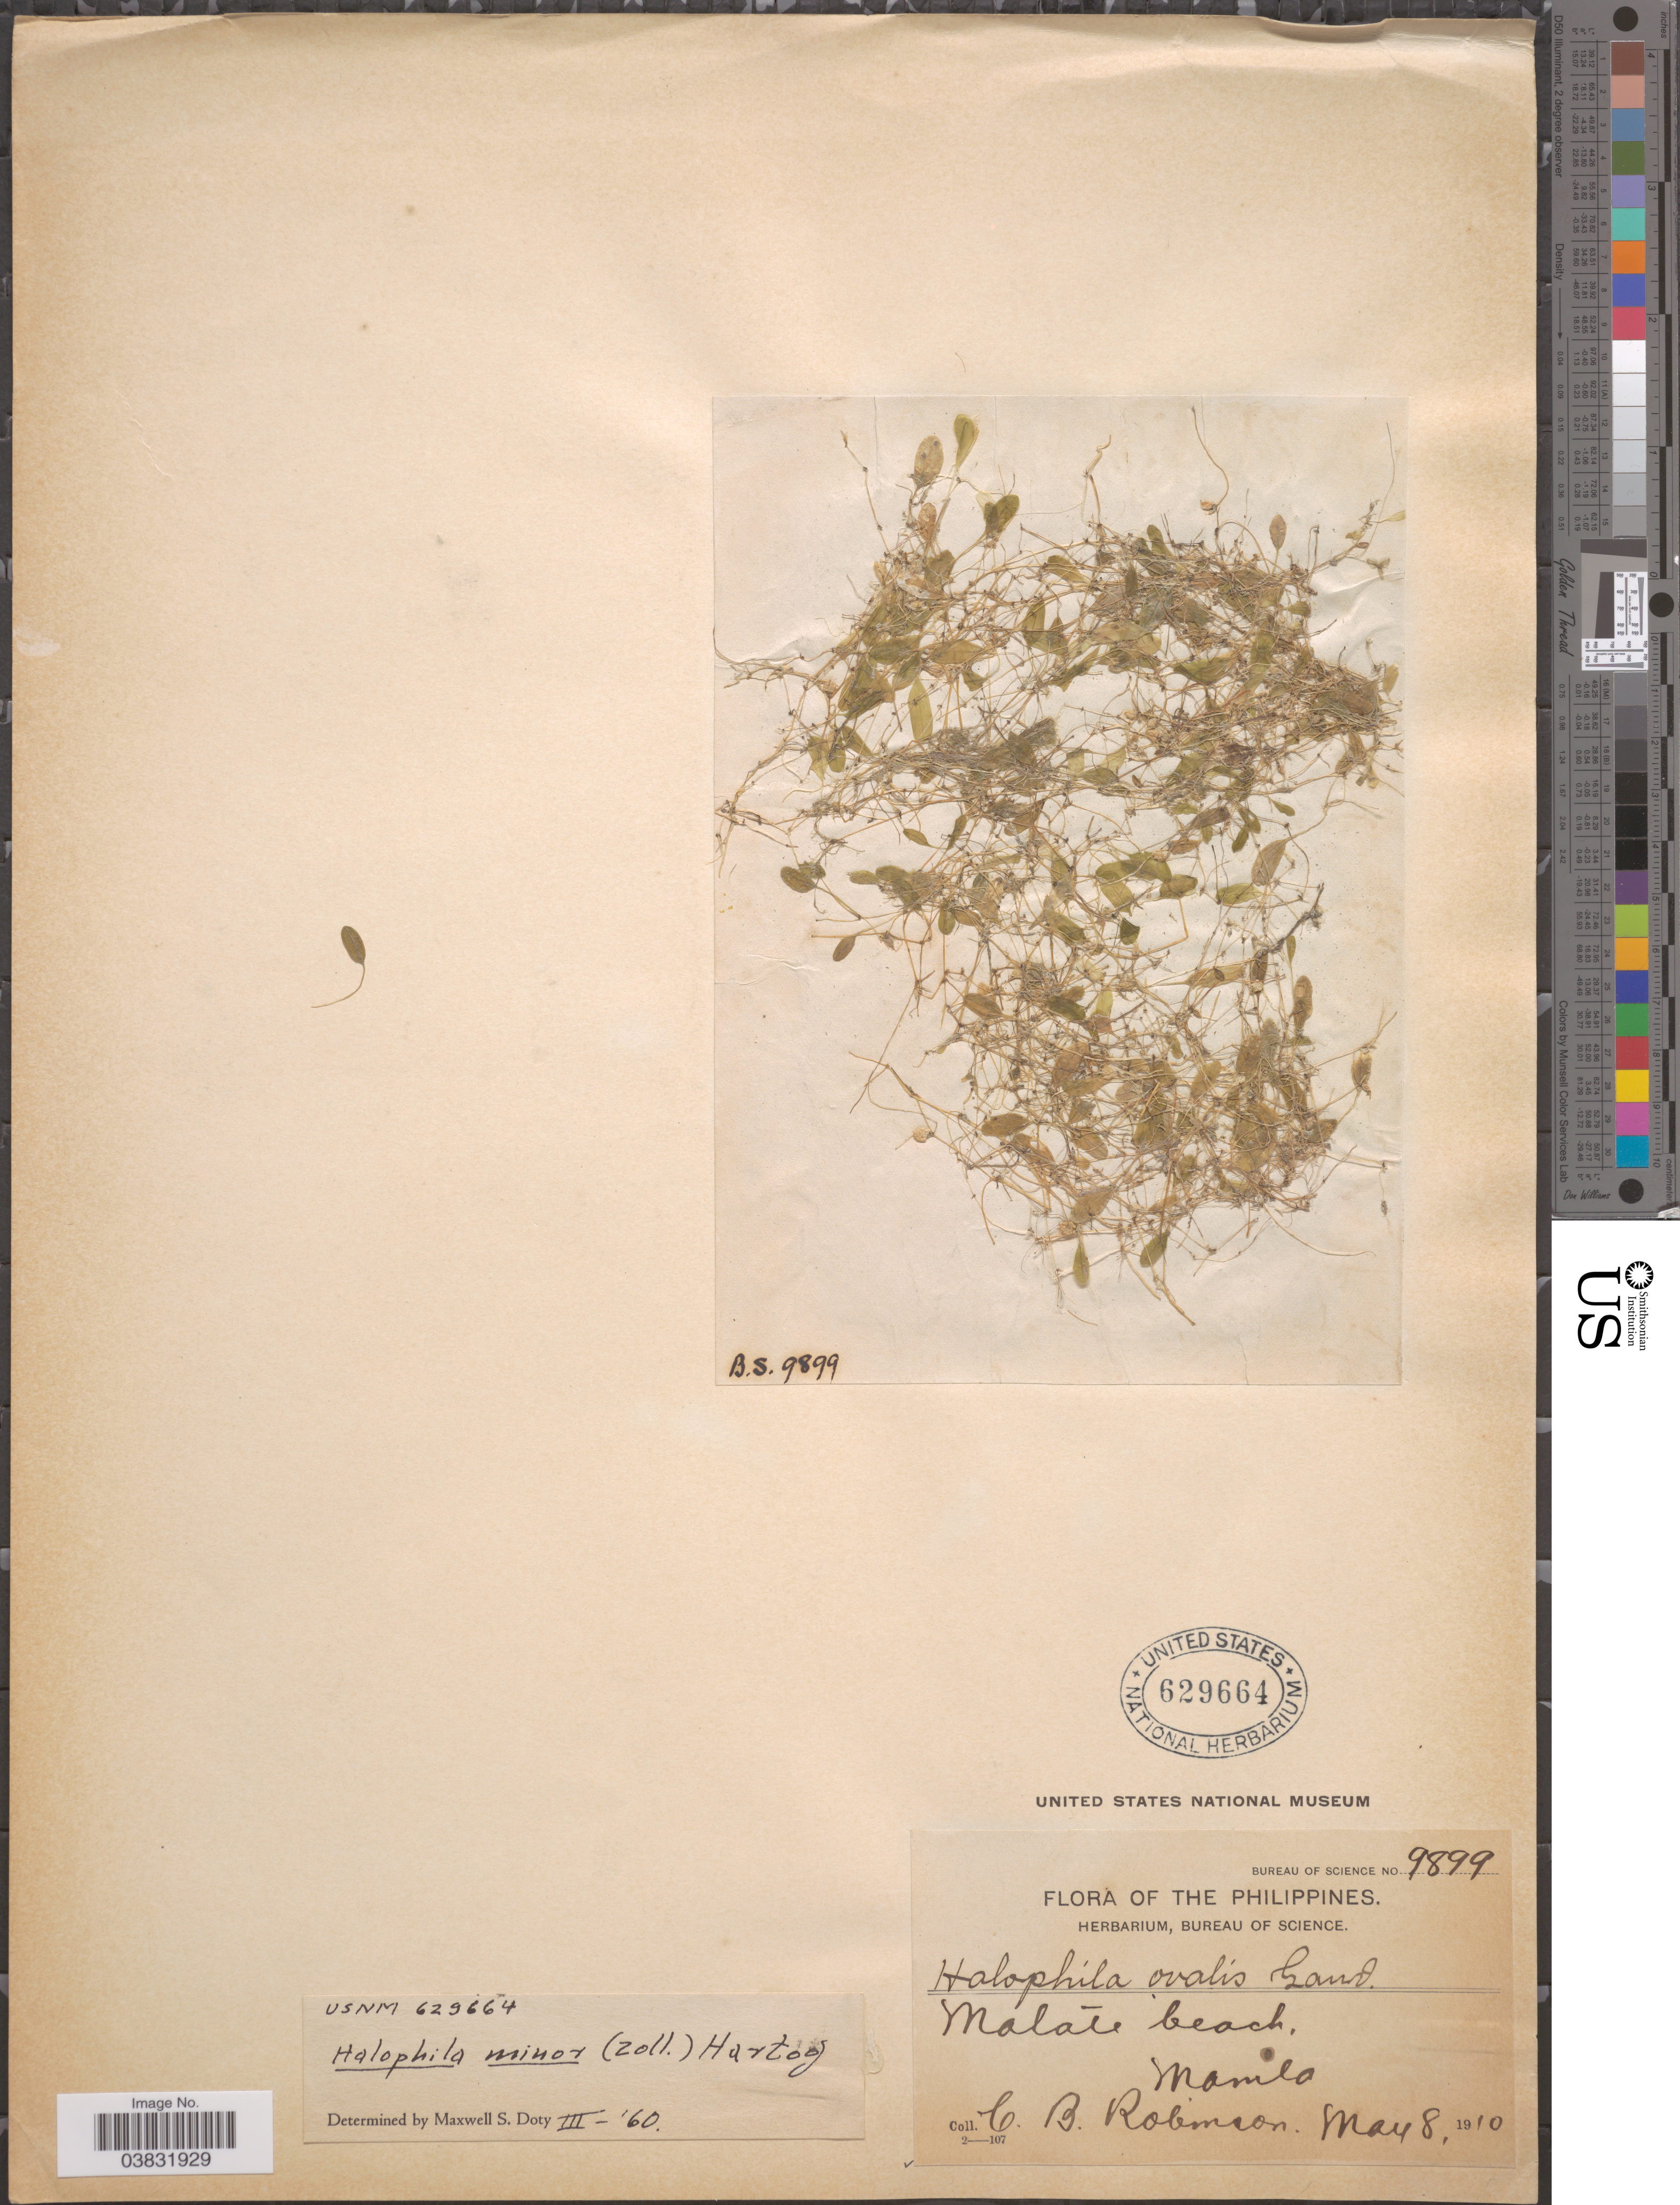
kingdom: Plantae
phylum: Tracheophyta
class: Liliopsida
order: Alismatales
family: Hydrocharitaceae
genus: Halophila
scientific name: Halophila minor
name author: (Zoll.) Hartog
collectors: C. Robinson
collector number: Bureau of Science 9899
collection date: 1910-05-08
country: Philippines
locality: Malate beach. Manila.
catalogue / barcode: US 629664